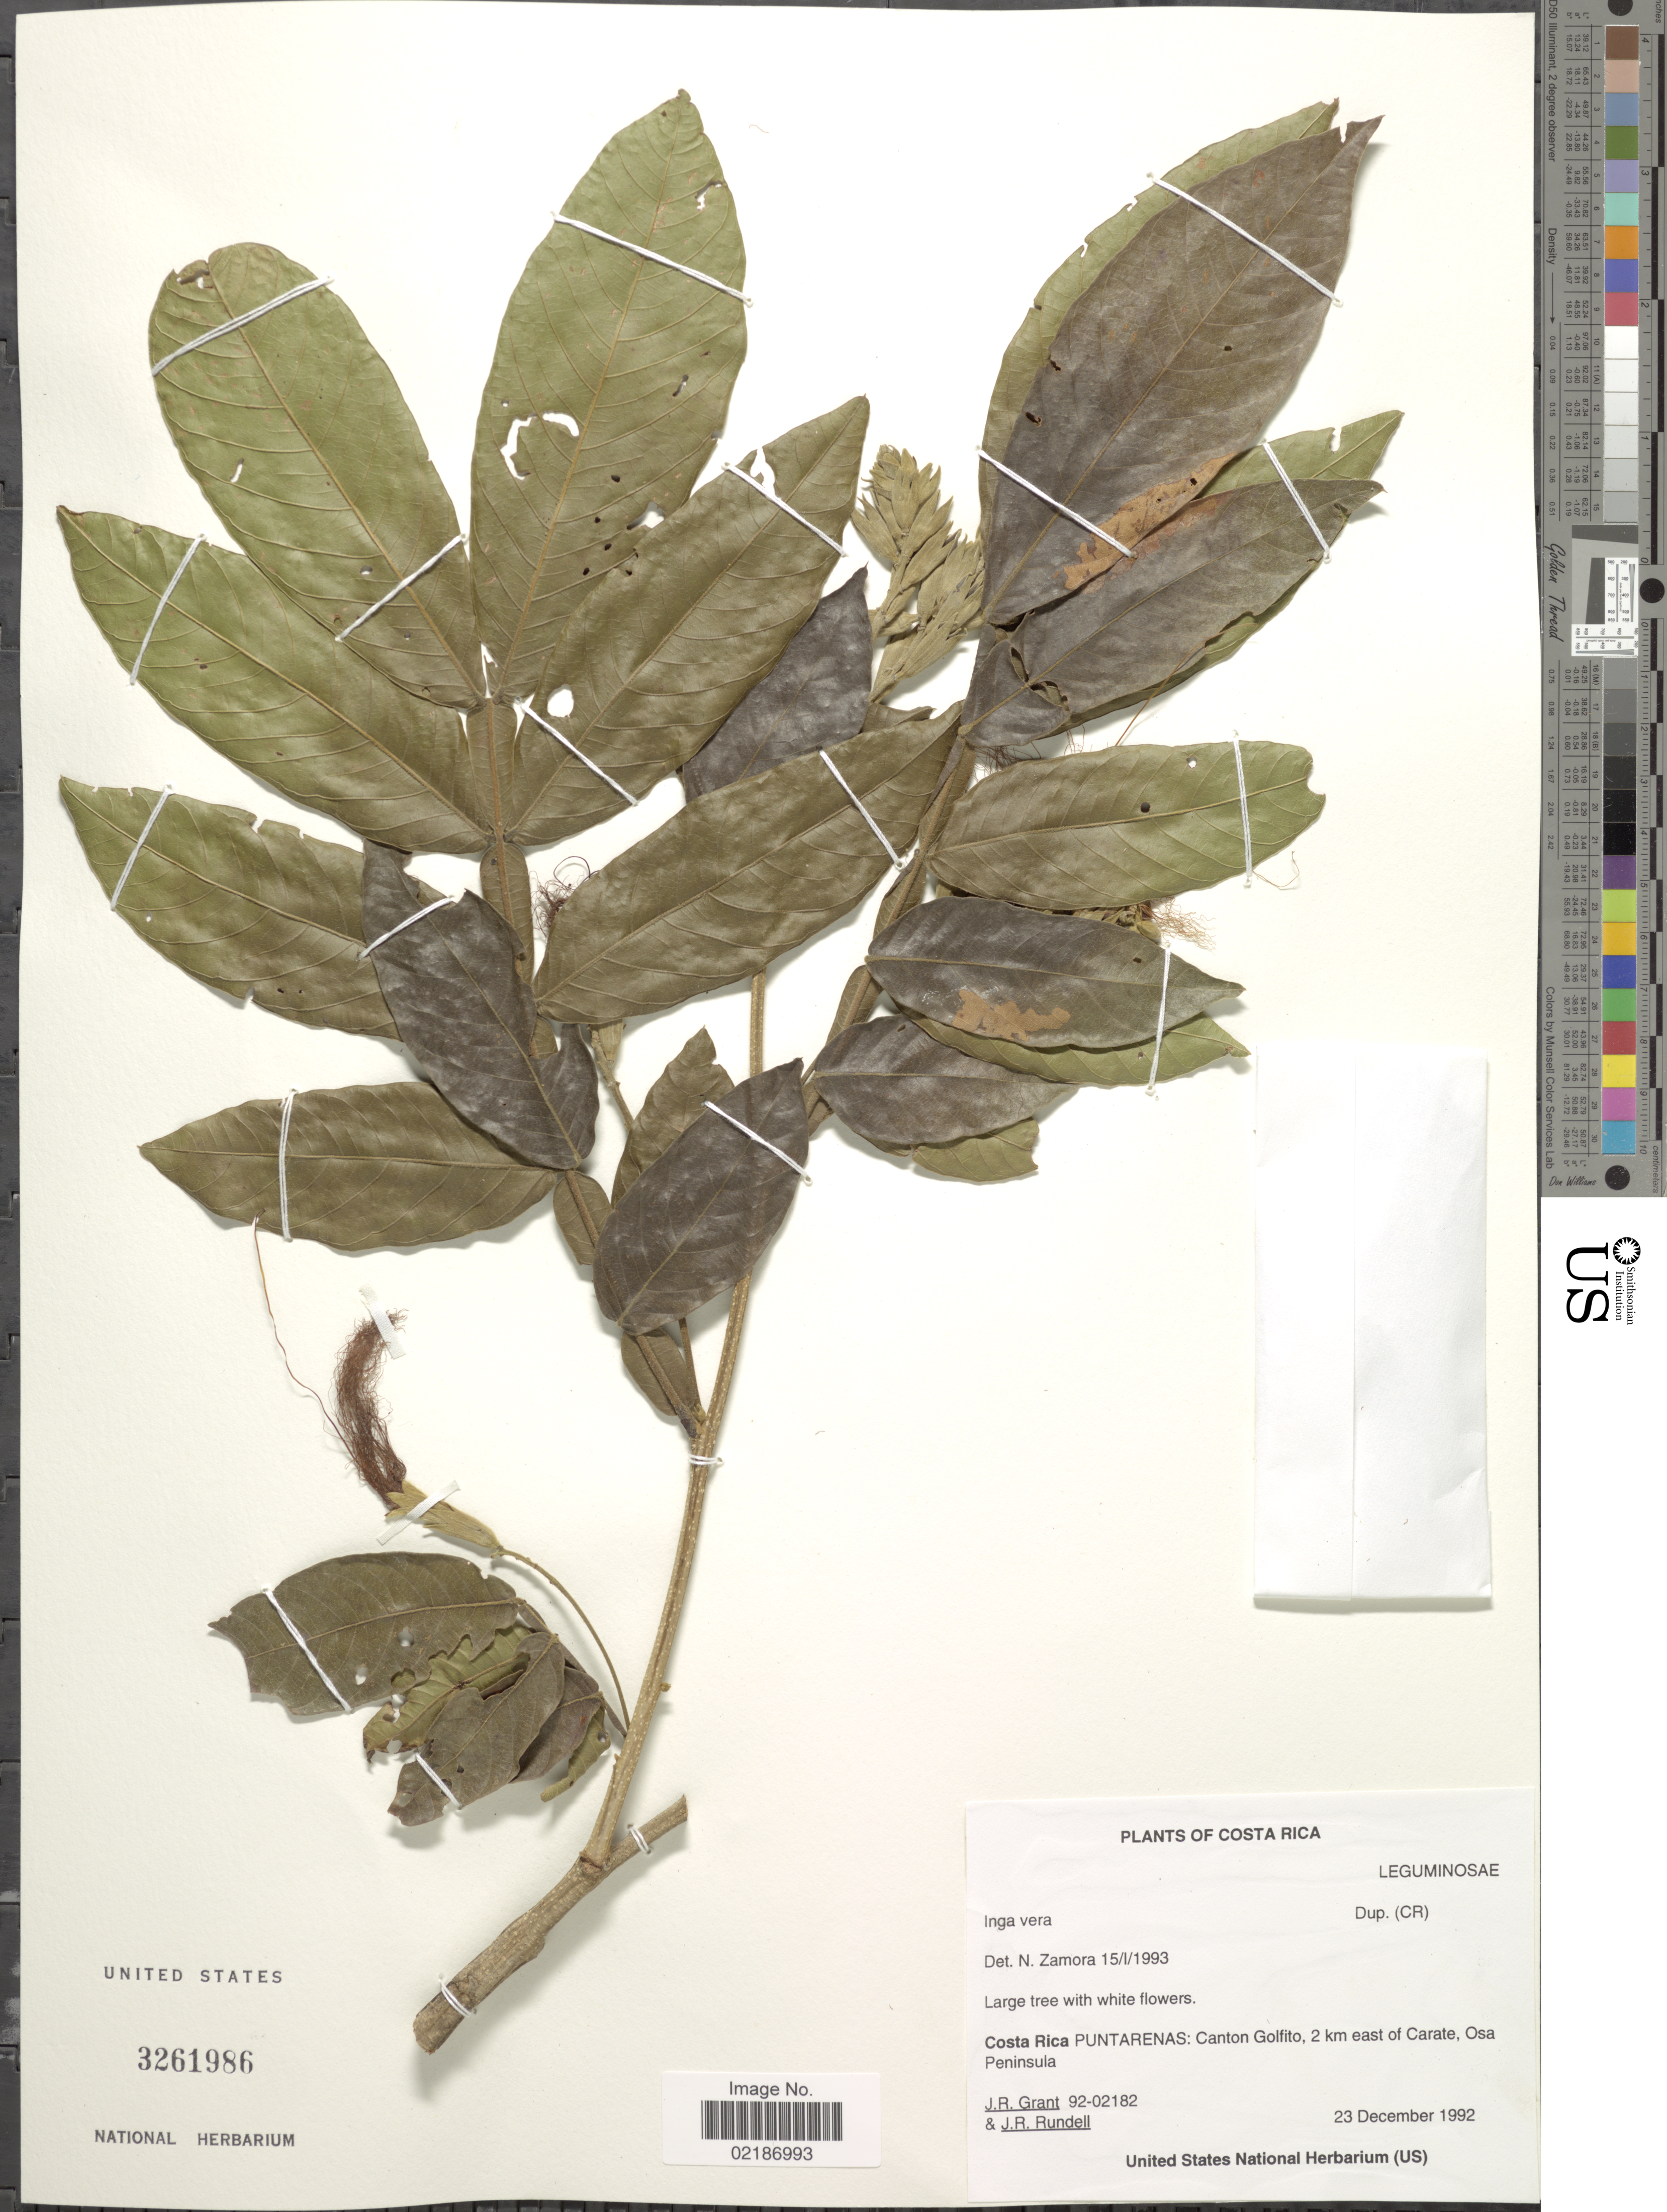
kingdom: Plantae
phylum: Tracheophyta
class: Magnoliopsida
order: Fabales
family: Fabaceae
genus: Inga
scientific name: Inga vera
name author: Willd.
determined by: Zamora, N.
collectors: J. Grant & J. R. Rundell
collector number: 92-02182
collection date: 1992-12-23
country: Costa Rica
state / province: Puntarenas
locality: Canton Golfito, 2 km east of Carate, OSa Peninsula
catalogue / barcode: US 3261986